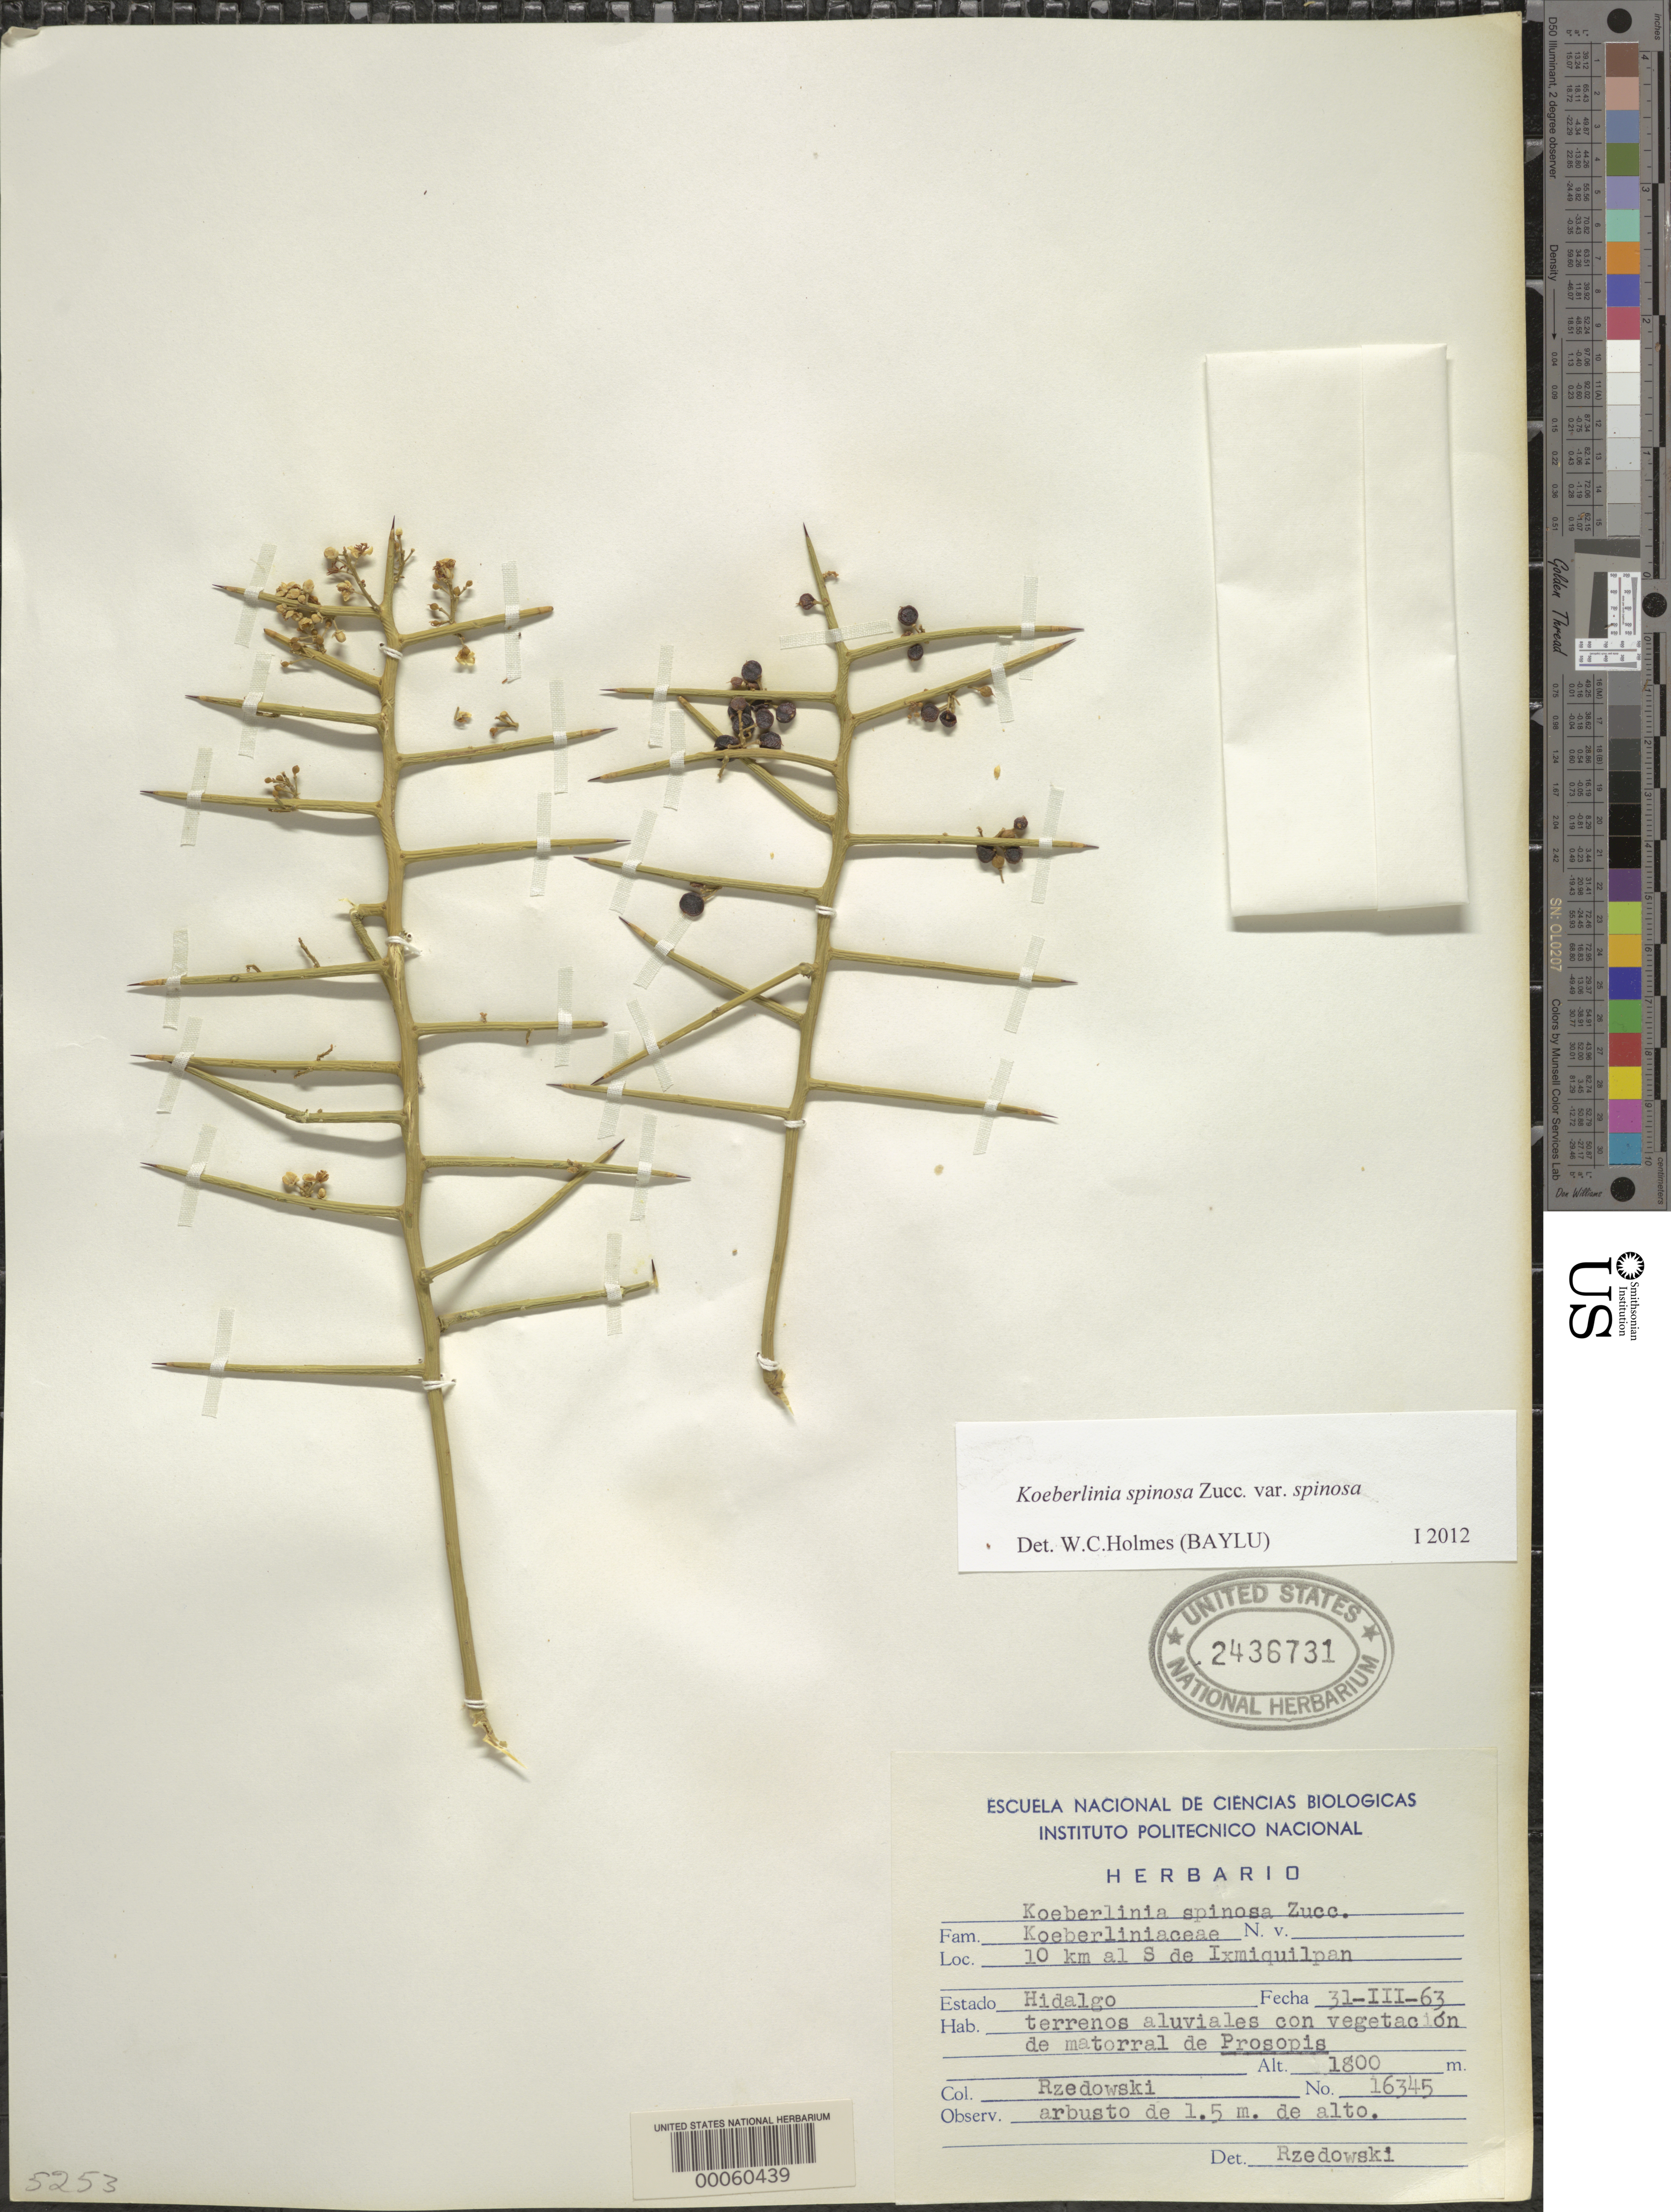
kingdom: Plantae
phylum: Tracheophyta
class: Magnoliopsida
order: Brassicales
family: Koeberliniaceae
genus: Koeberlinia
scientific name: Koeberlinia spinosa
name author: Zucc.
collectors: J. Rzedowski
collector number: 16345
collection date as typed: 31 Mar 1963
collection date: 1963-03-31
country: Mexico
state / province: Hidalgo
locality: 10 km S of Ixmiquilpan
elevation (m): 1800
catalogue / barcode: US 2436731